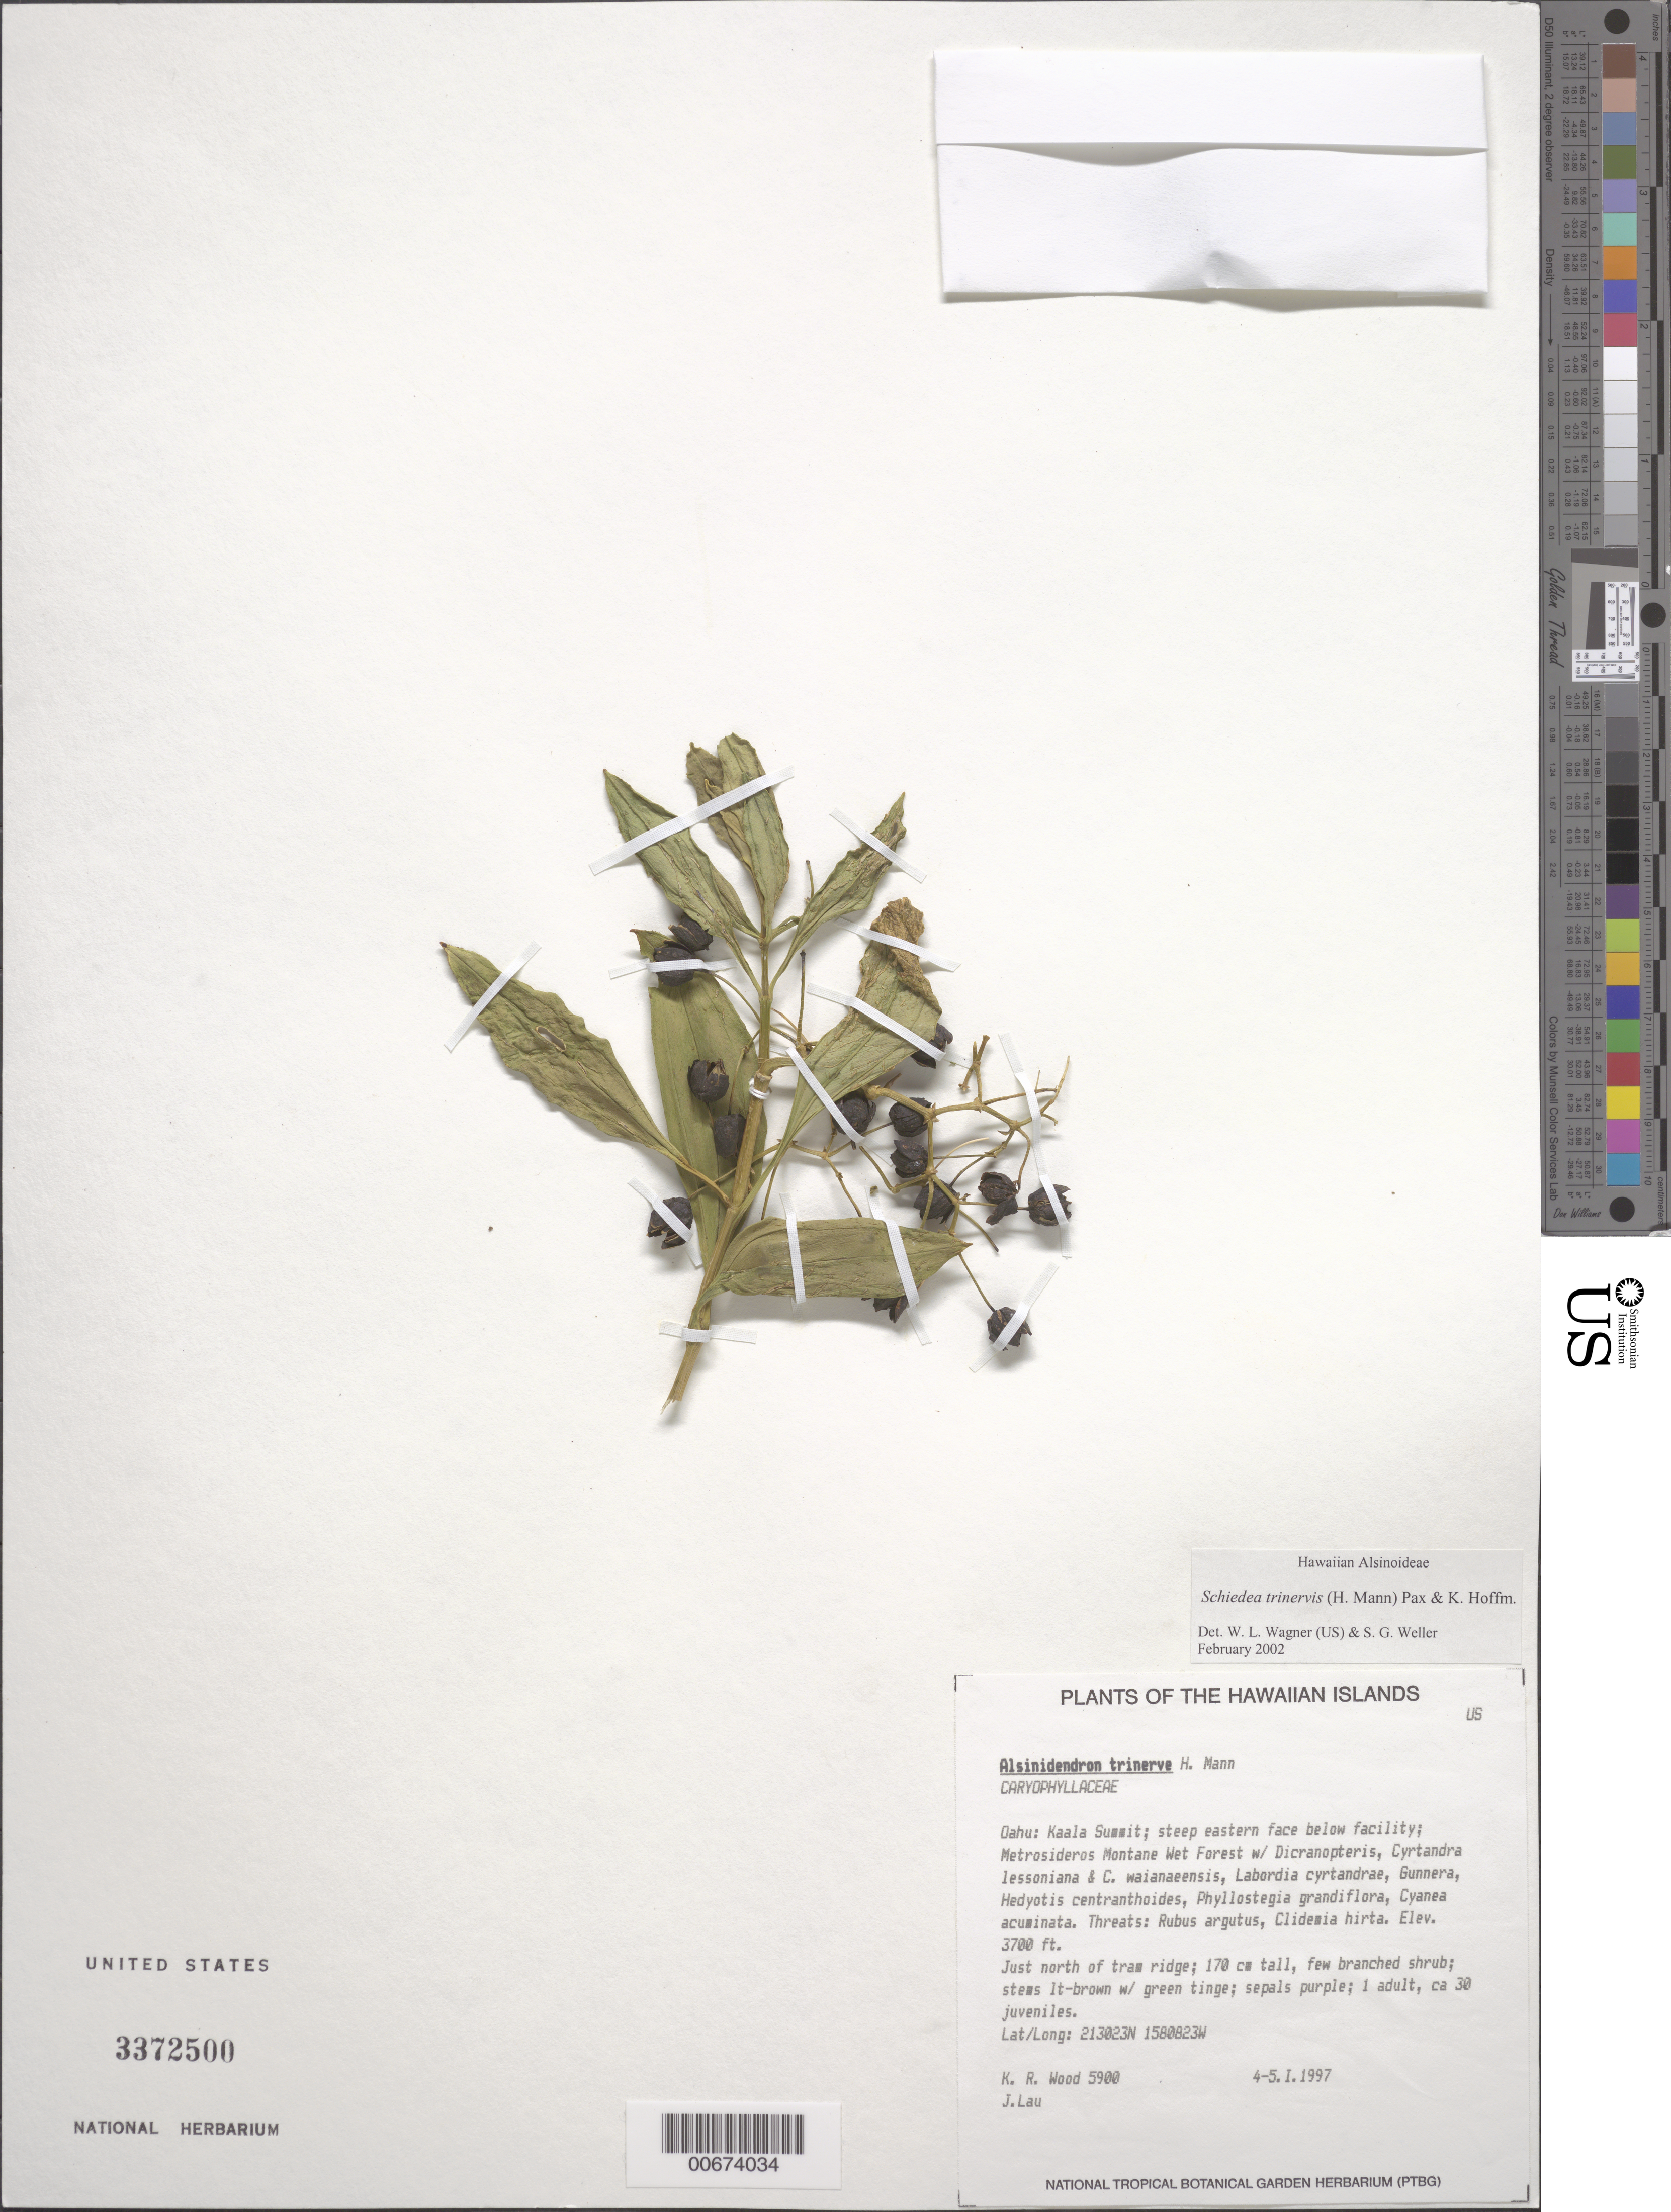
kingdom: Plantae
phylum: Tracheophyta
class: Magnoliopsida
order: Caryophyllales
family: Caryophyllaceae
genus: Schiedea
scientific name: Schiedea trinervis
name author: (H. Mann) Pax & K. Hoffm.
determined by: Wagner, W. L.; Weller, Stephen G.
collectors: K. R. Wood & J. Lau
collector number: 5900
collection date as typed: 4 Jan 1997 to 5 Jan 1997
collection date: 1997-01-04/1997-01-05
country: United States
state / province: Hawaii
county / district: Honolulu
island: Oahu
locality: Kaala Summit, steep eastern face below facility, just N of tram ridge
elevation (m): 1128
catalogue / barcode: US 3372500